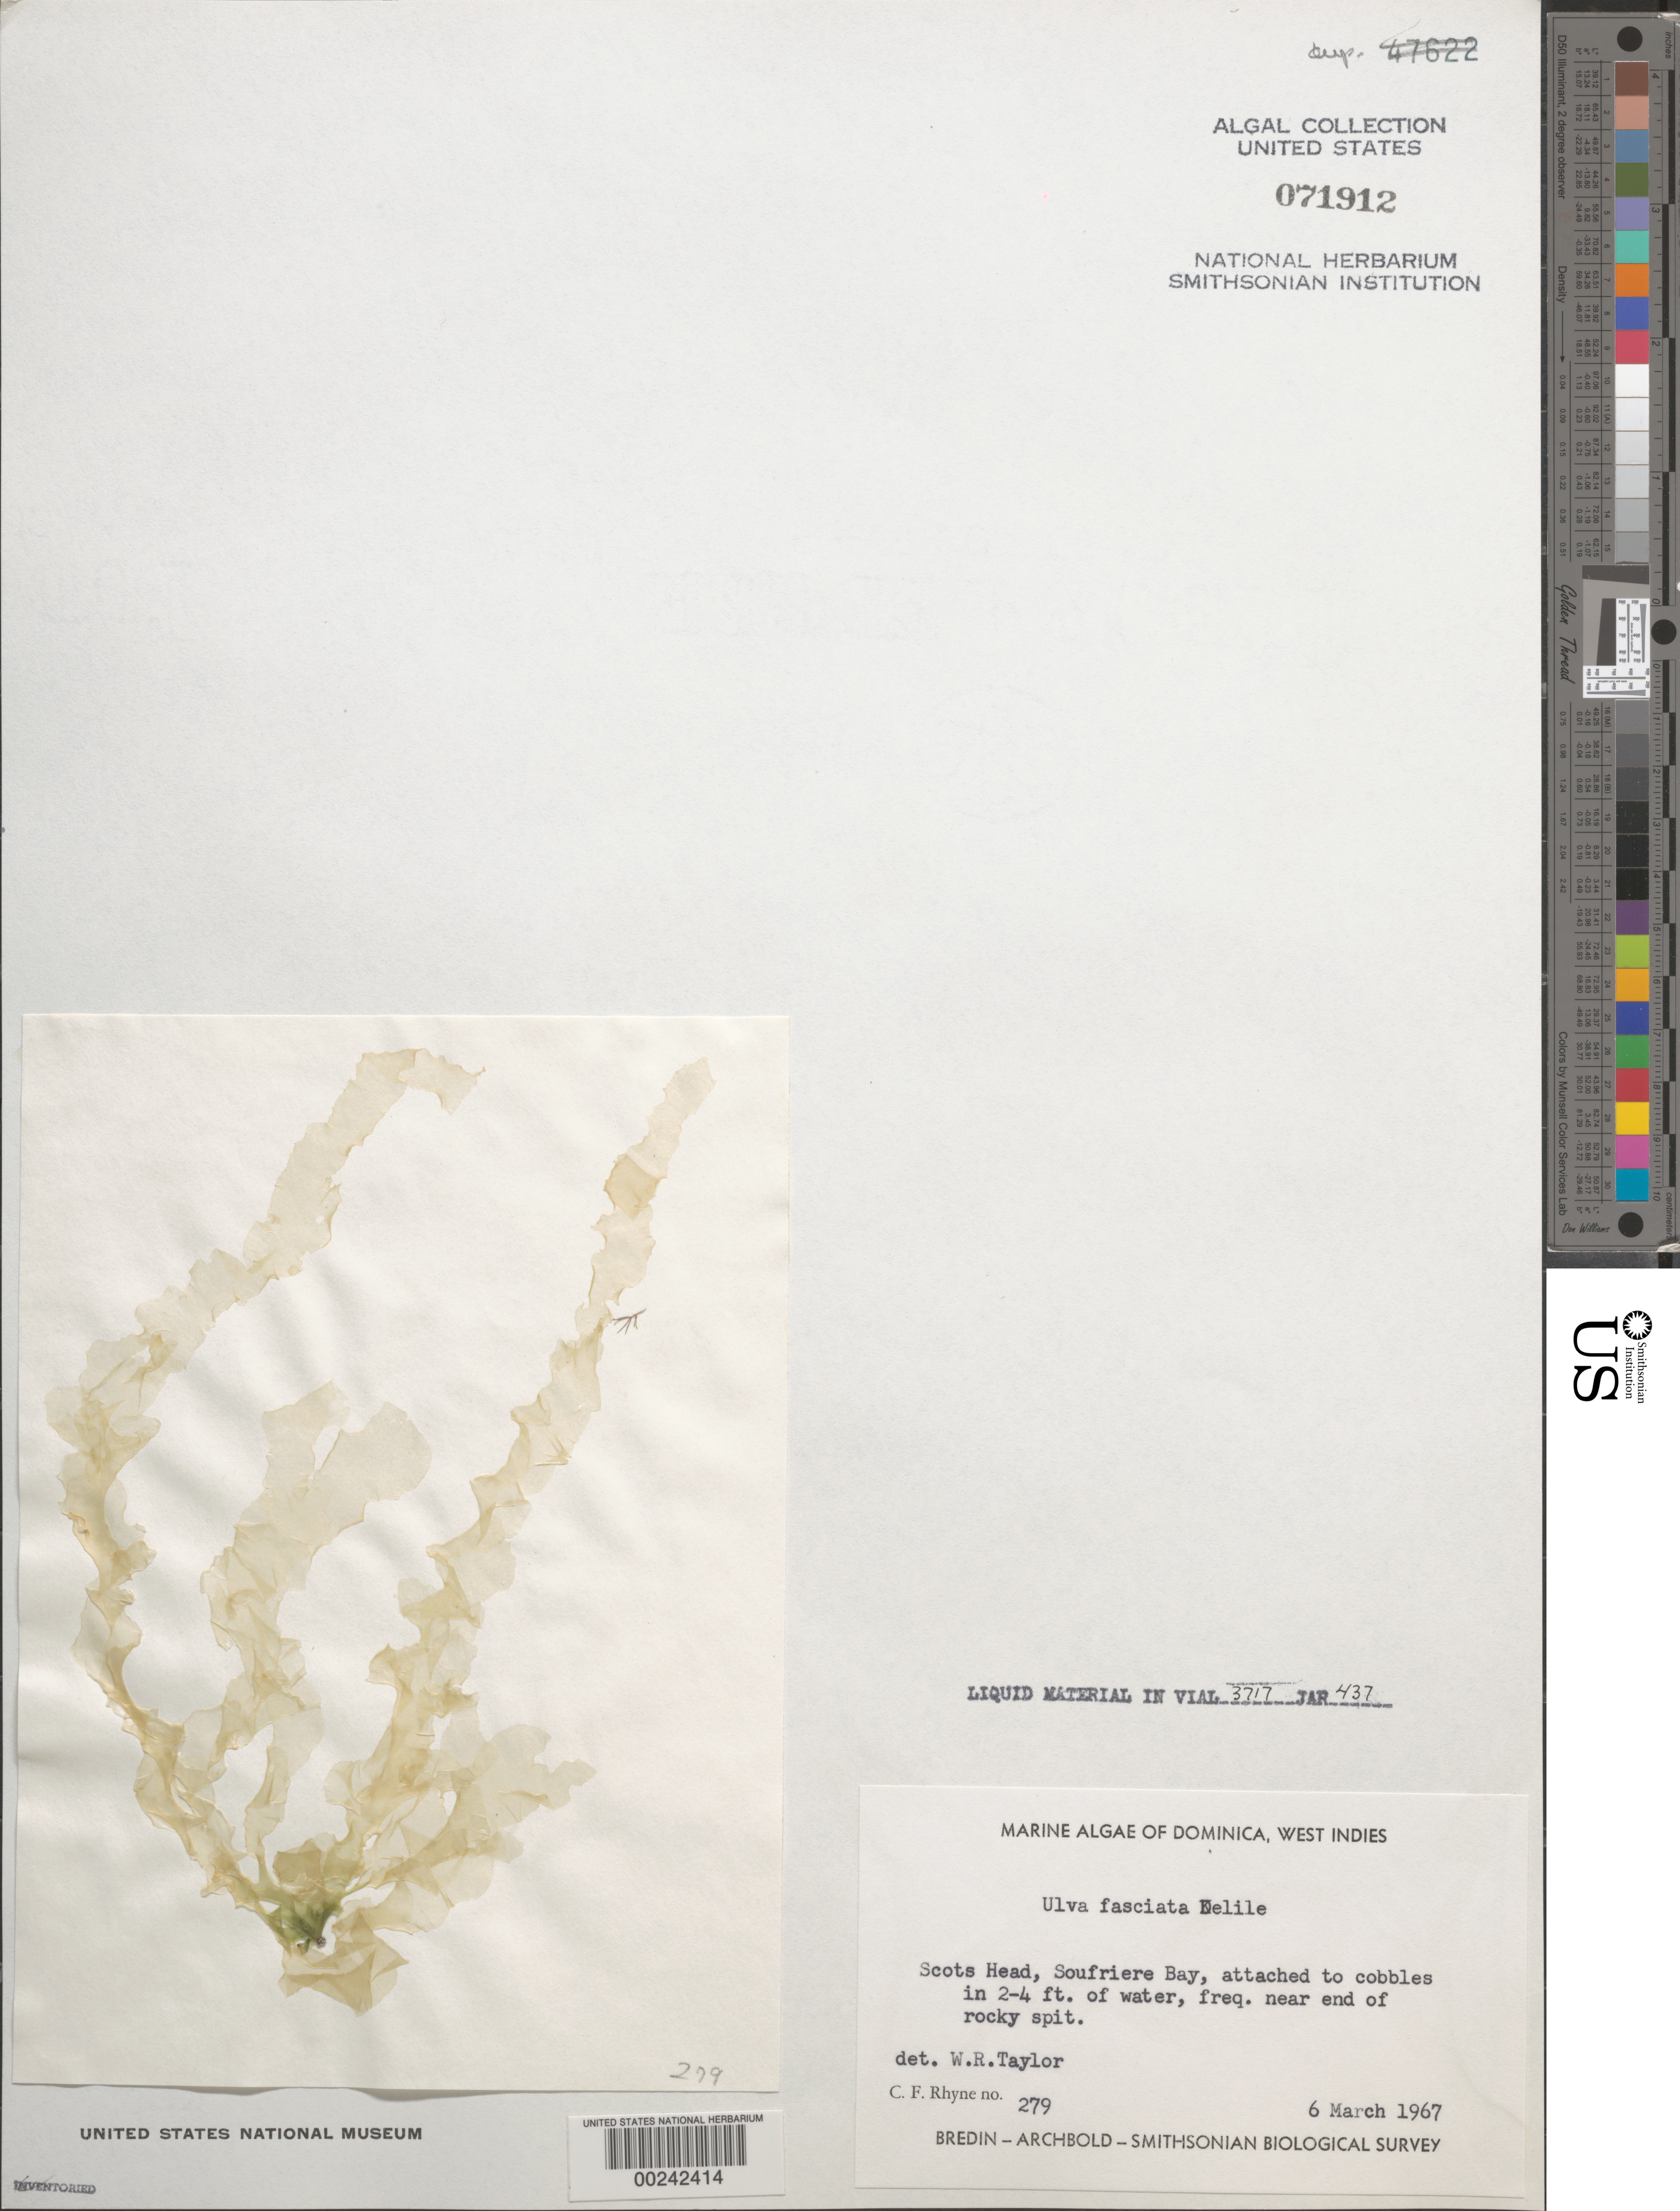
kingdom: Plantae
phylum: Chlorophyta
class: Ulvophyceae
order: Ulvales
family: Ulvaceae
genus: Ulva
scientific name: Ulva lactuca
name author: L.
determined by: Algae name updating Project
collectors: C. Rhyne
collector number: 279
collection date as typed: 06 Mar 1967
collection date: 1967-03-06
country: Dominica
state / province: St. Mark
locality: Scots Head, Soufriere Bay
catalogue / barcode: US 71912